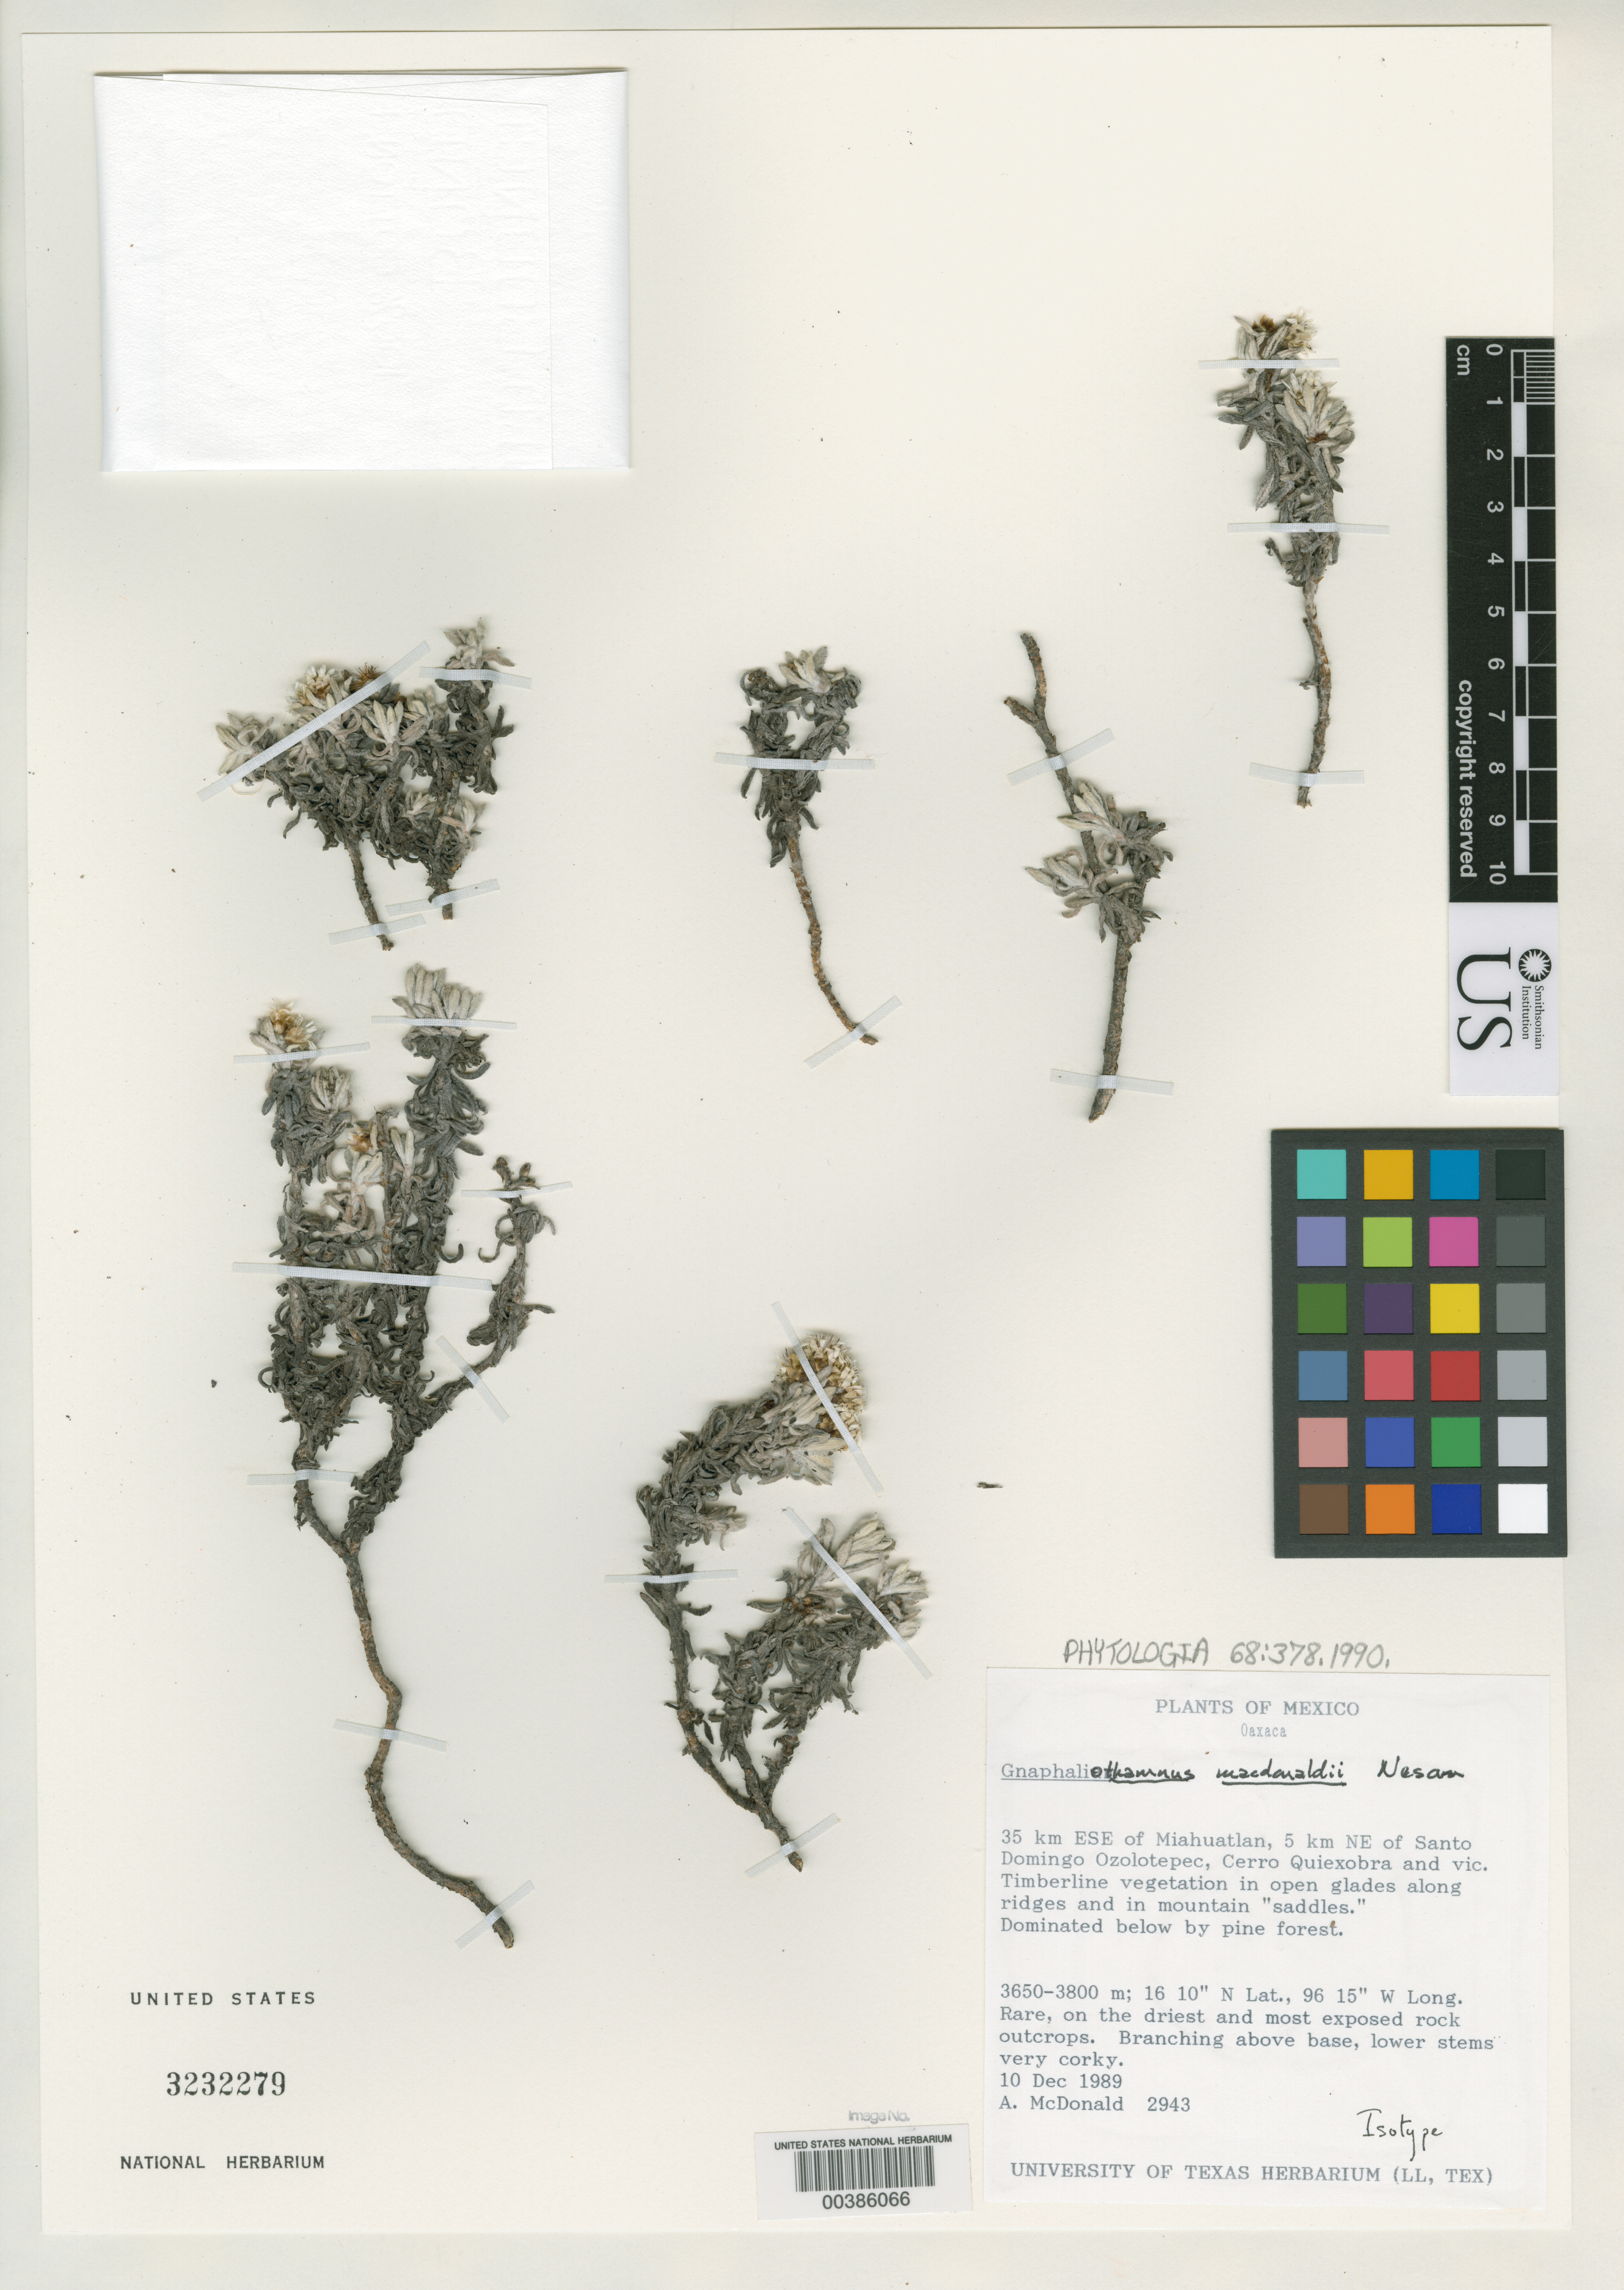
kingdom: Plantae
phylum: Tracheophyta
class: Magnoliopsida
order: Asterales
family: Asteraceae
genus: Gnaphaliothamnus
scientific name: Gnaphaliothamnus macdonaldii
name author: G.L. Nesom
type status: Isotype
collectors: J. A. McDonald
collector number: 2943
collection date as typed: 10 Dec 1989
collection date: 1989-12-10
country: Mexico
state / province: Oaxaca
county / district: Miahuatlán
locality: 35 km ESE of Miahuatlan, 5 km NE of Santo Domingo Ozolotepec, Cerro Quiexobra & vic. timberline vegetation.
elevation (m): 3650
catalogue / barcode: US 3232279